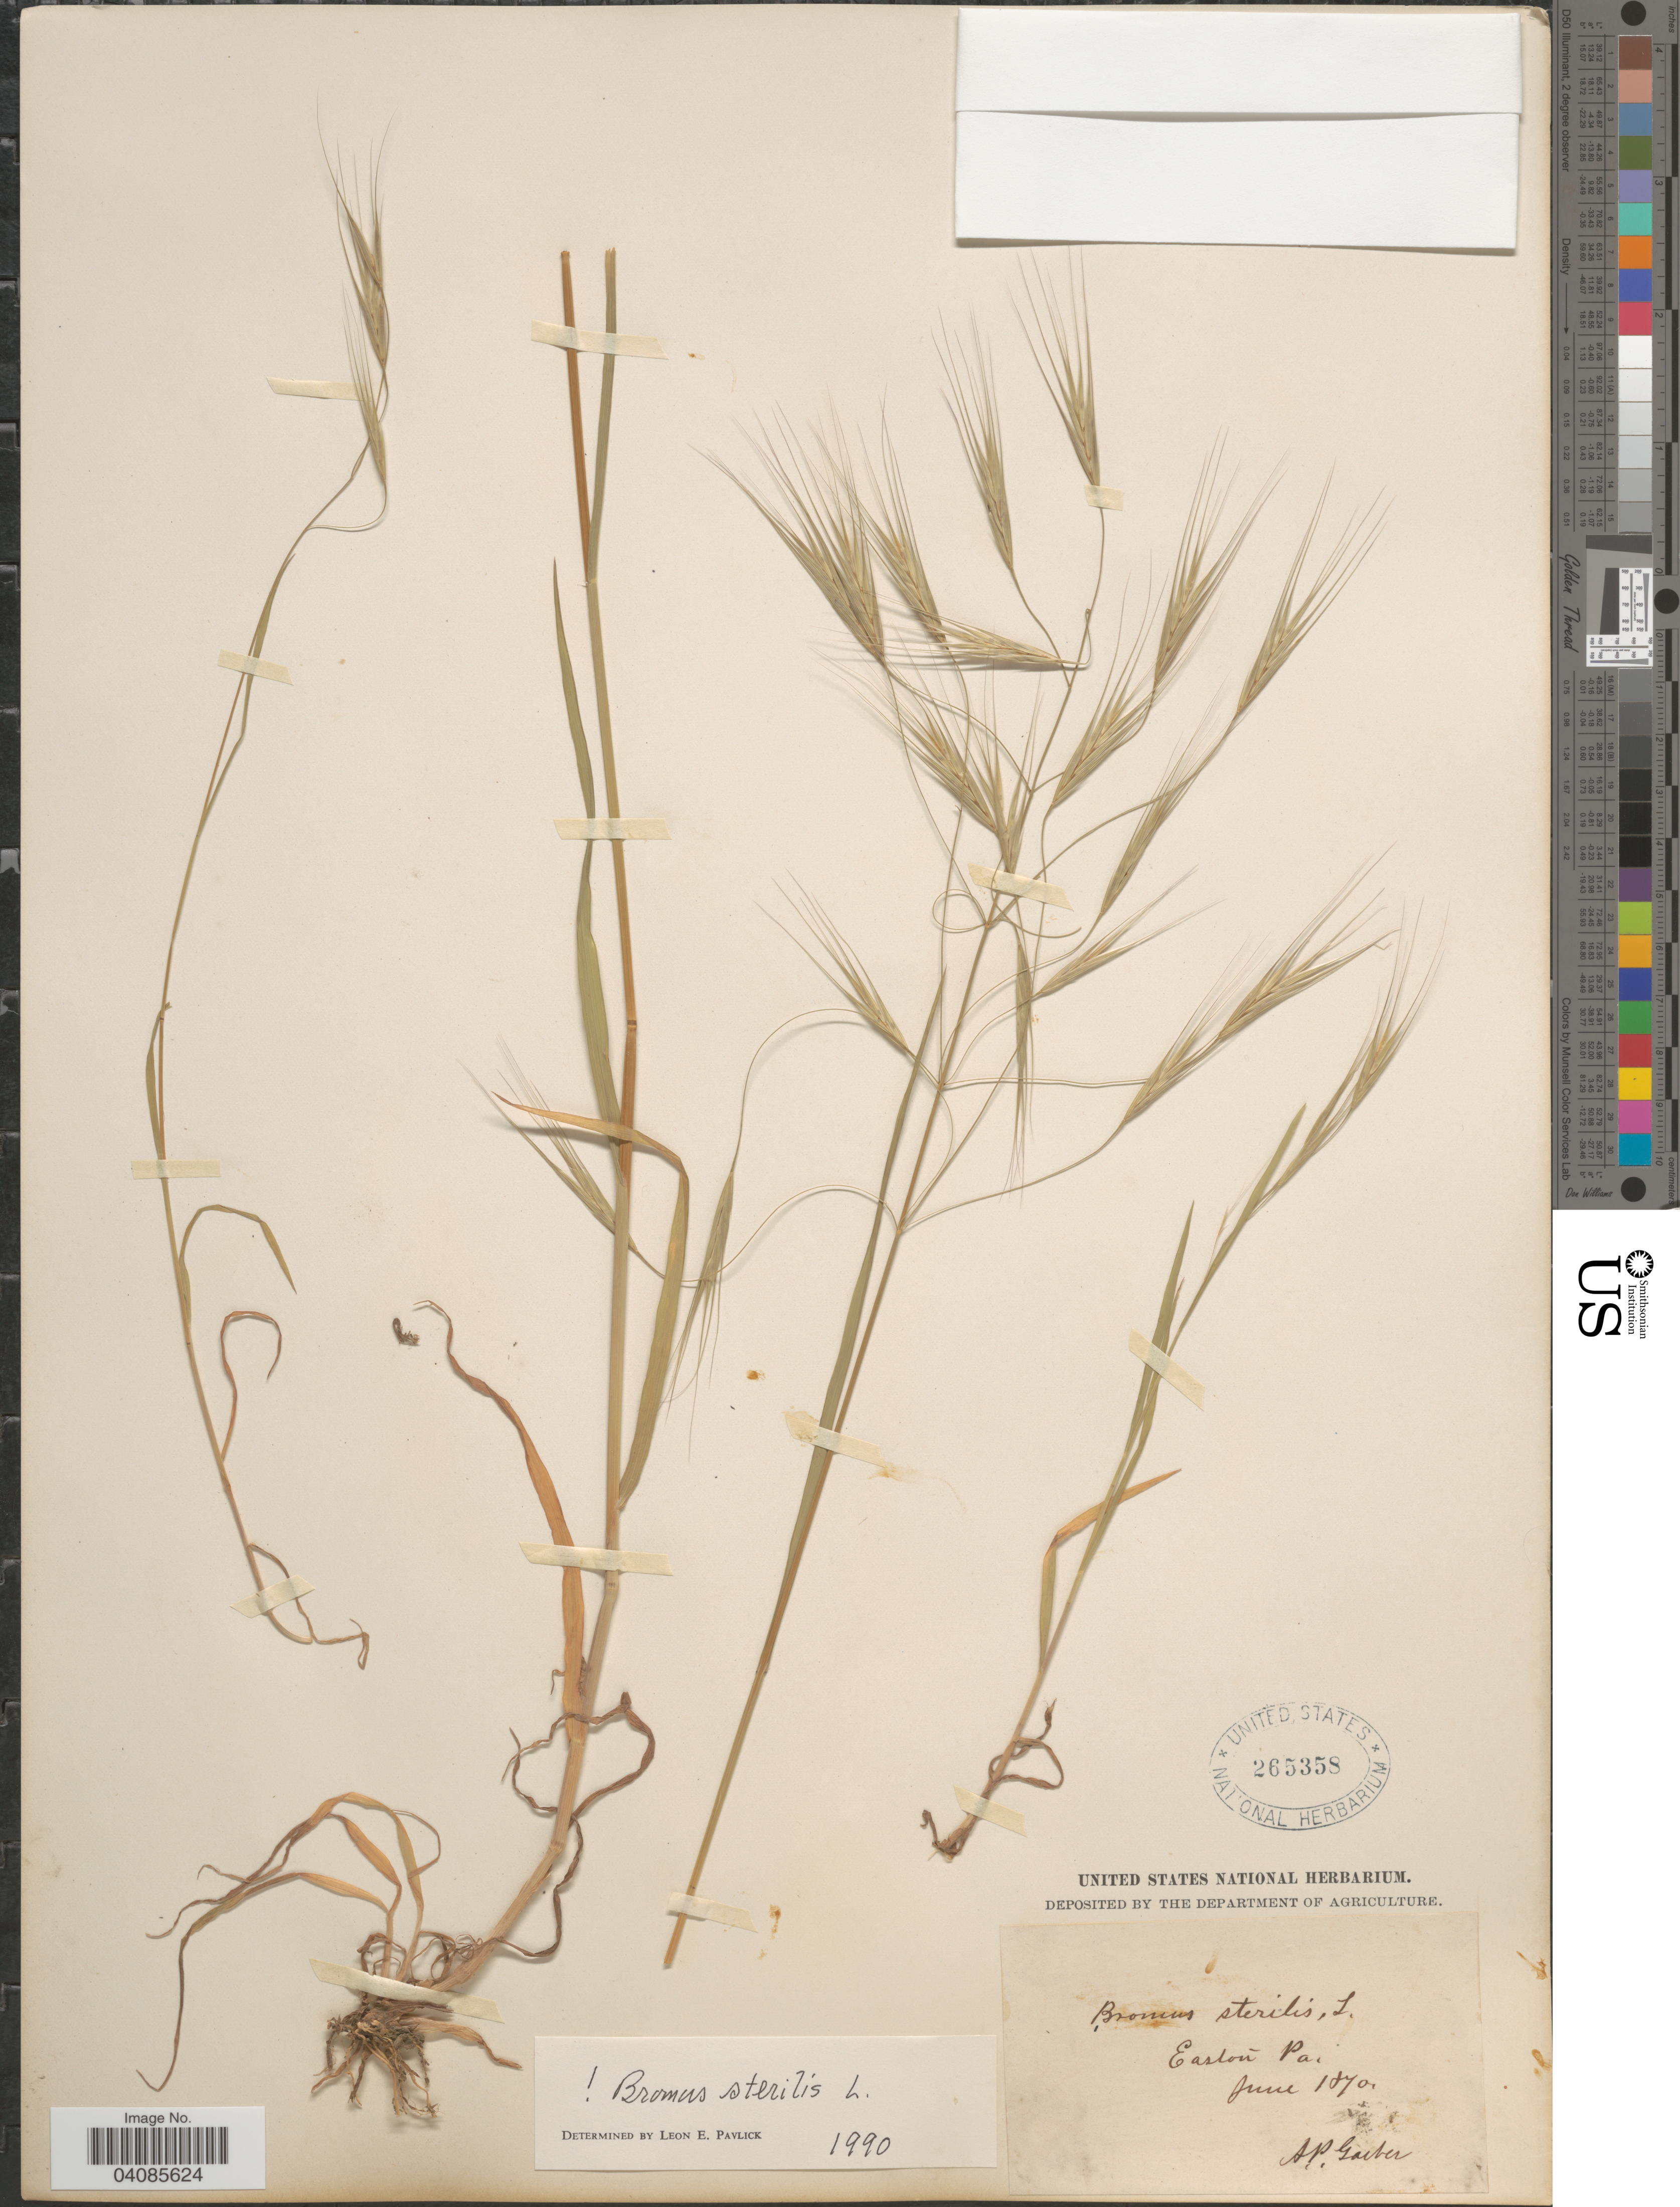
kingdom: Plantae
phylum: Tracheophyta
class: Liliopsida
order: Poales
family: Poaceae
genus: Bromus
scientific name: Bromus sterilis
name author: L.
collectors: A. P. Garber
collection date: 1870-06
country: United States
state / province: Pennsylvania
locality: Easton.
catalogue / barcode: US 265358